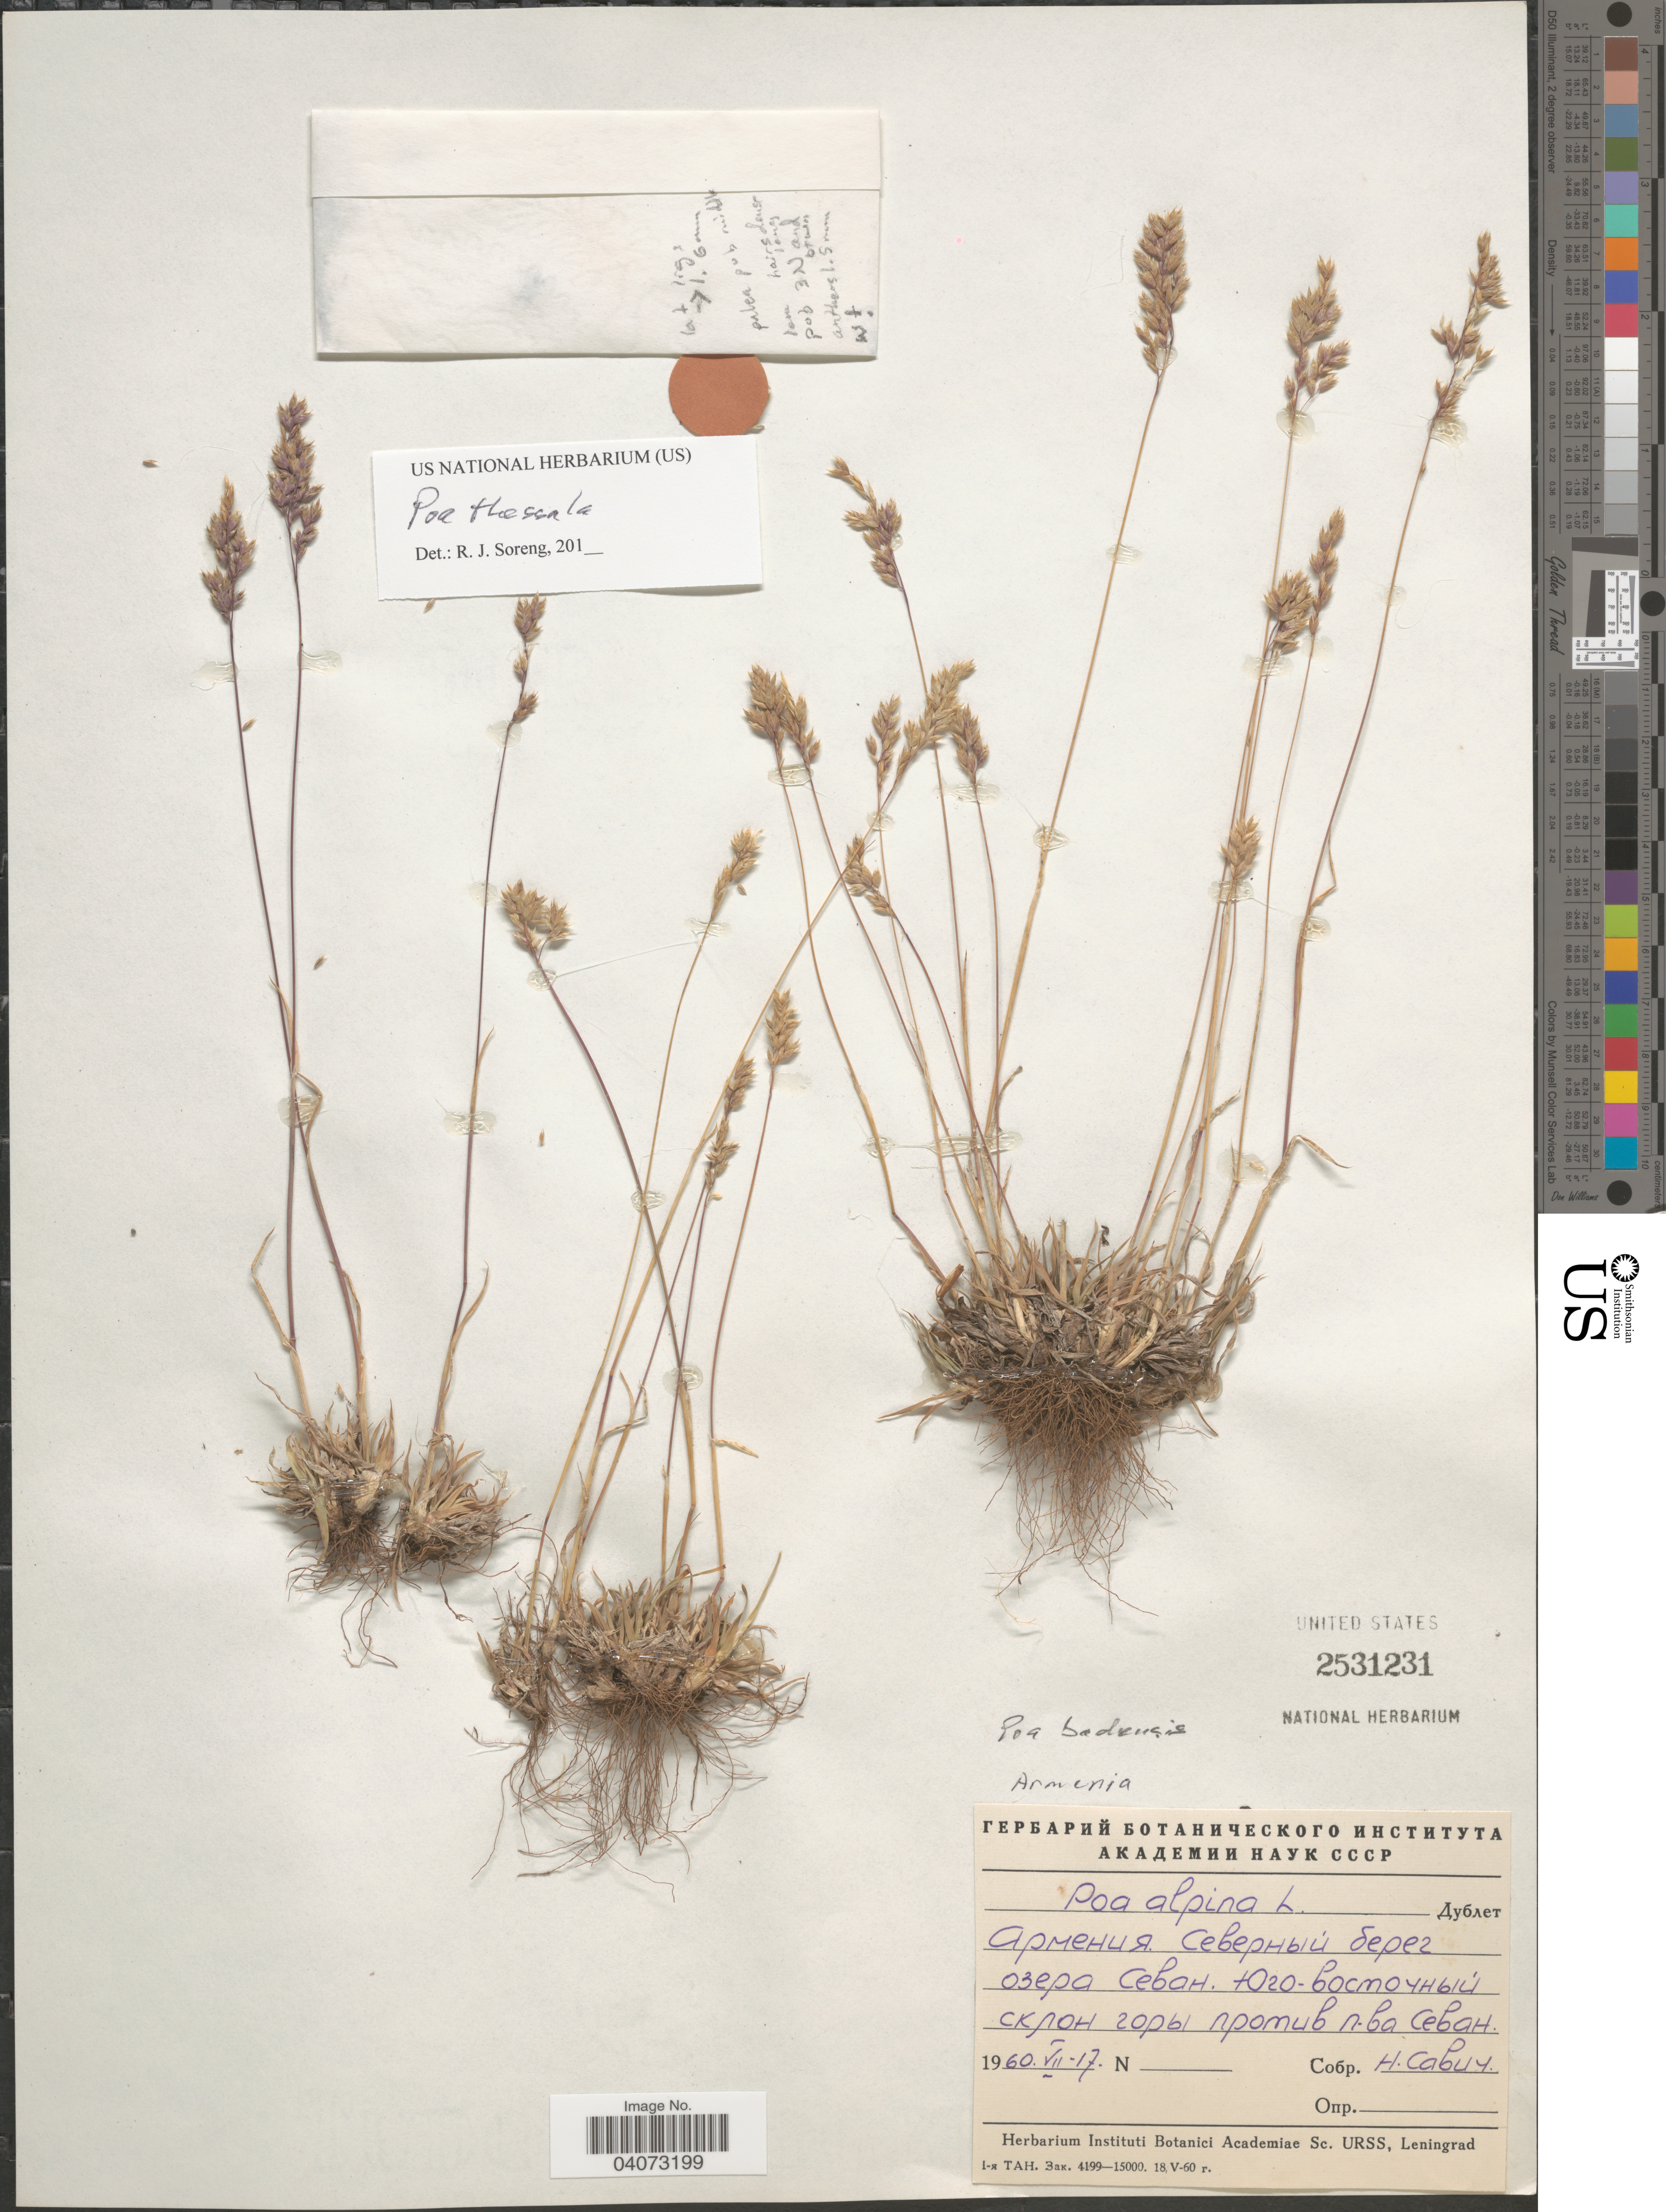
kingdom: Plantae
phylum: Tracheophyta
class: Liliopsida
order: Poales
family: Poaceae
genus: Poa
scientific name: Poa badensis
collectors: N. Savich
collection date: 1960-07-17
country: Armenia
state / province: Geghark'unik'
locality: North shore of lake Sevan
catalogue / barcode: US 2531231